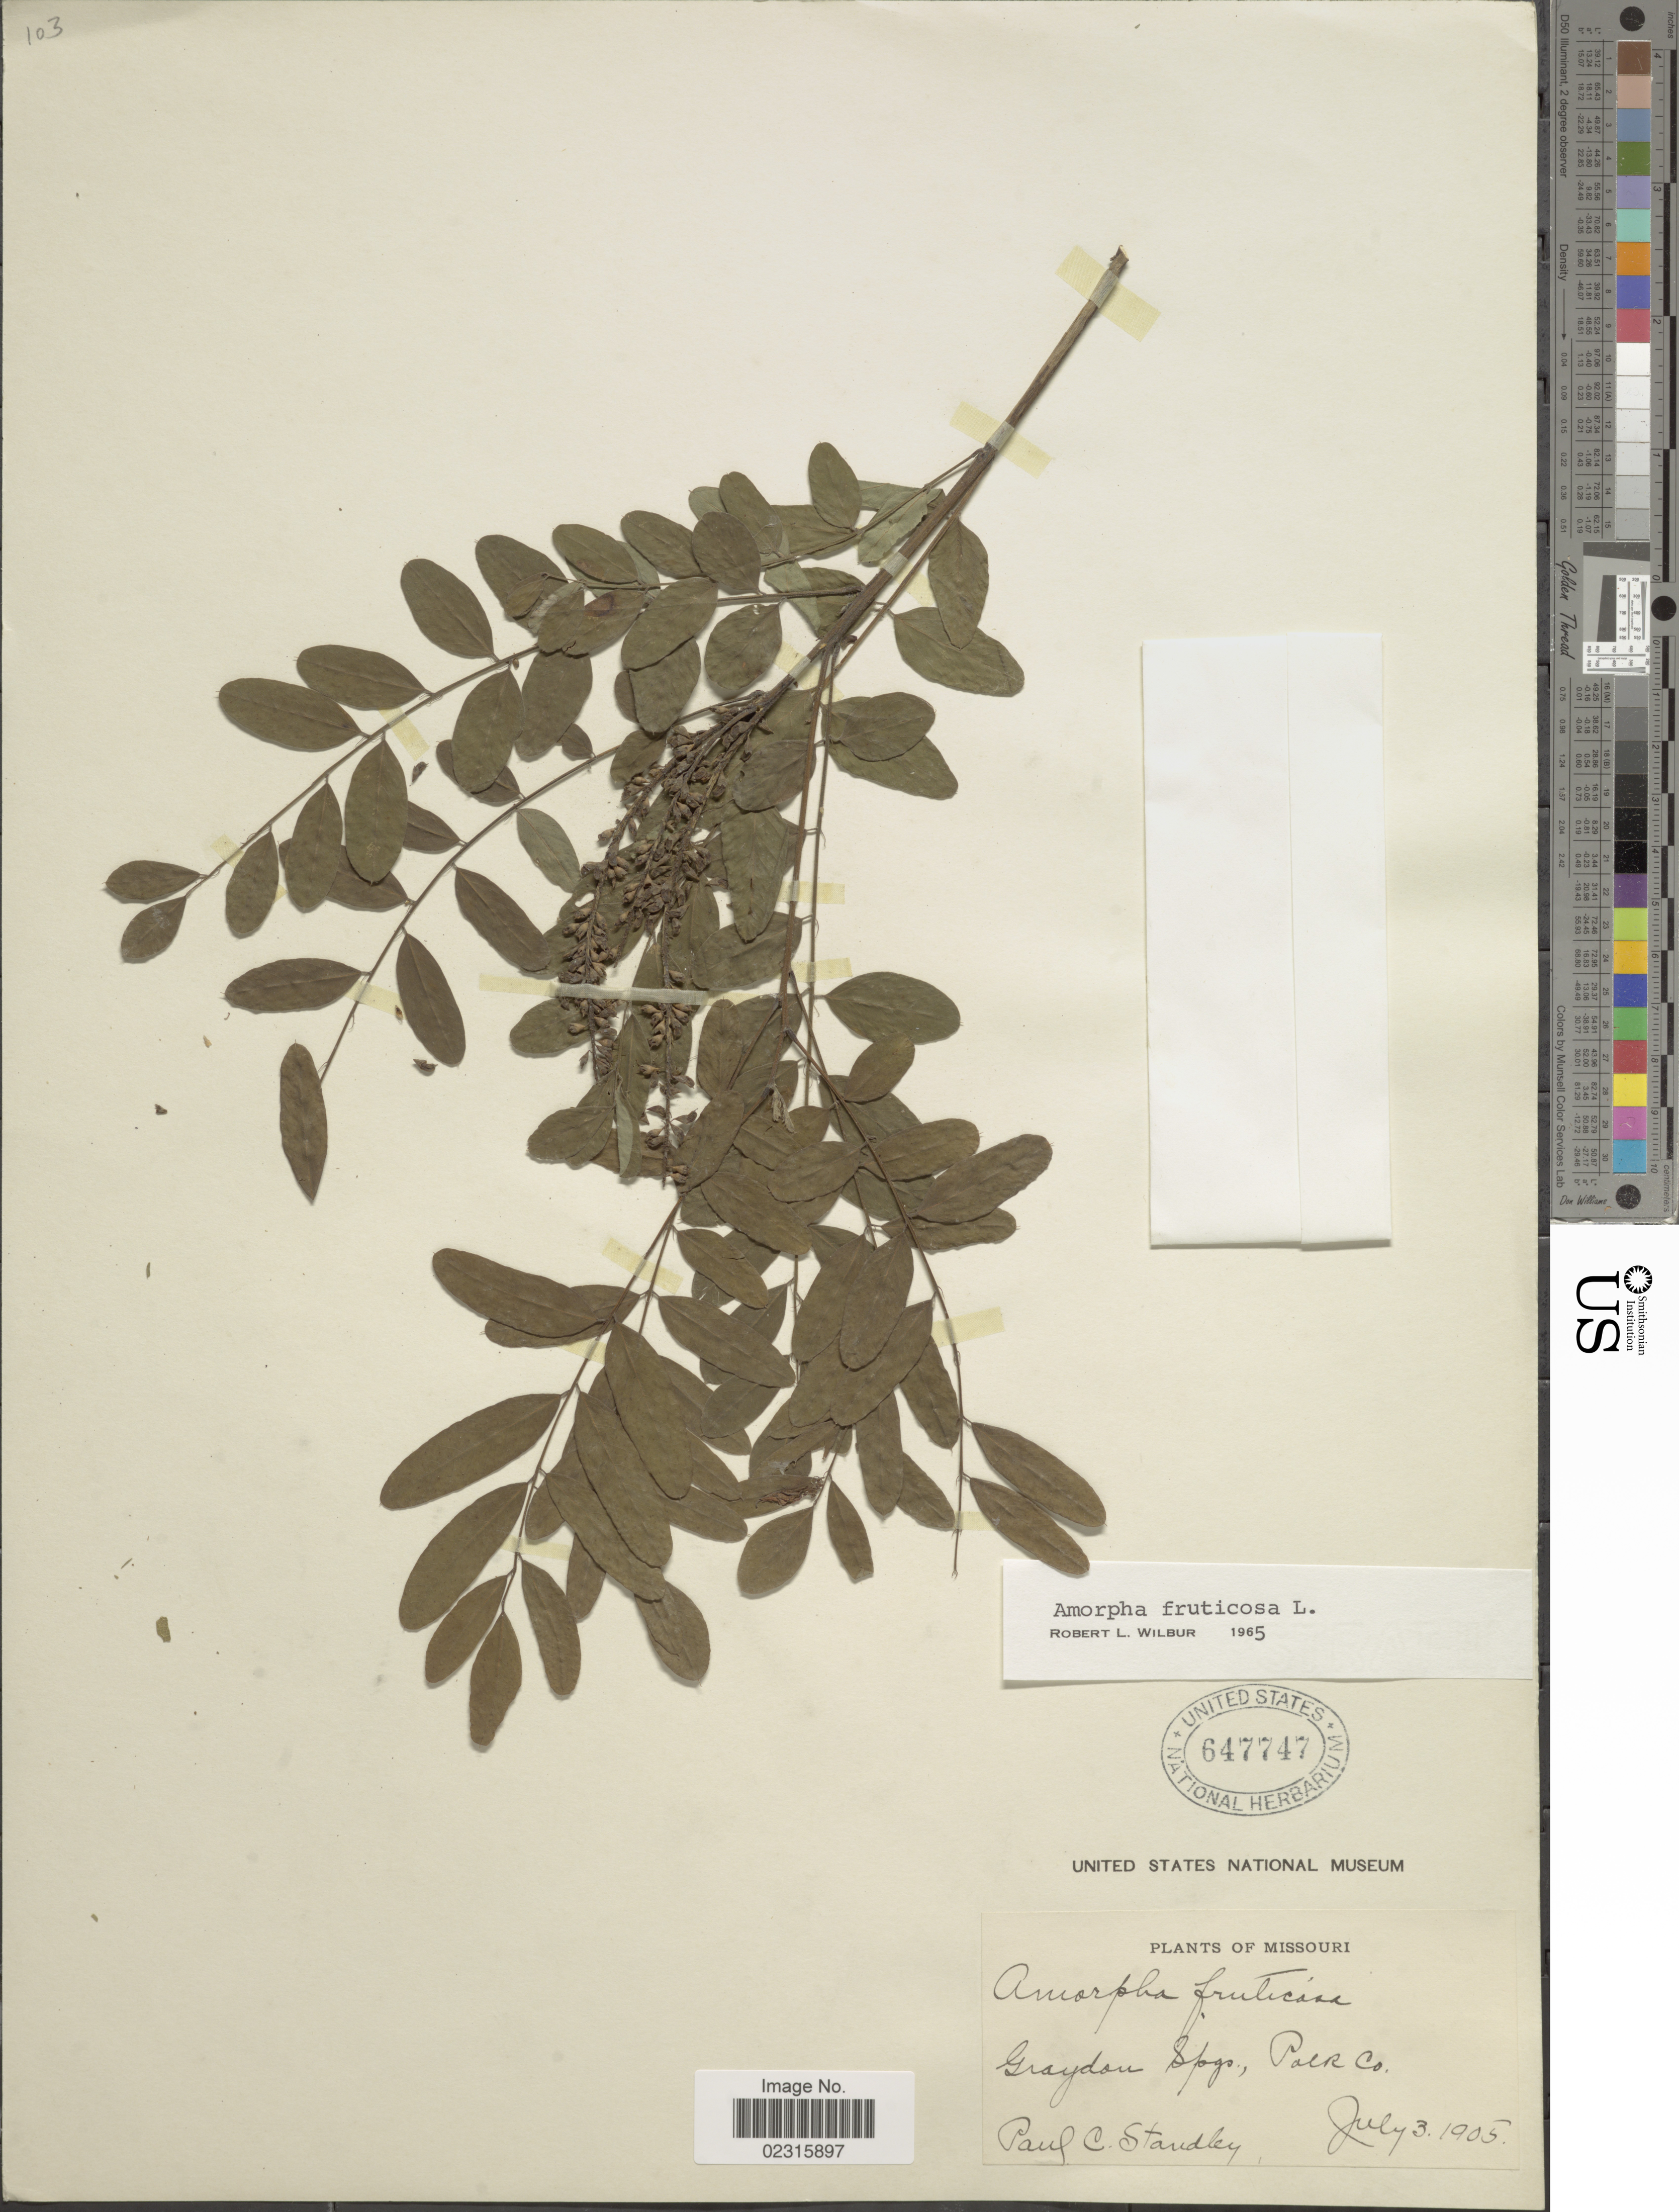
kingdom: Plantae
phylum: Tracheophyta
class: Magnoliopsida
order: Fabales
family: Fabaceae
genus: Amorpha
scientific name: Amorpha fruticosa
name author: L.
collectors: P. C. Standley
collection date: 1905-07-03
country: United States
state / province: Missouri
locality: Graydon Spgs, Polk Co.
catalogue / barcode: US 647747